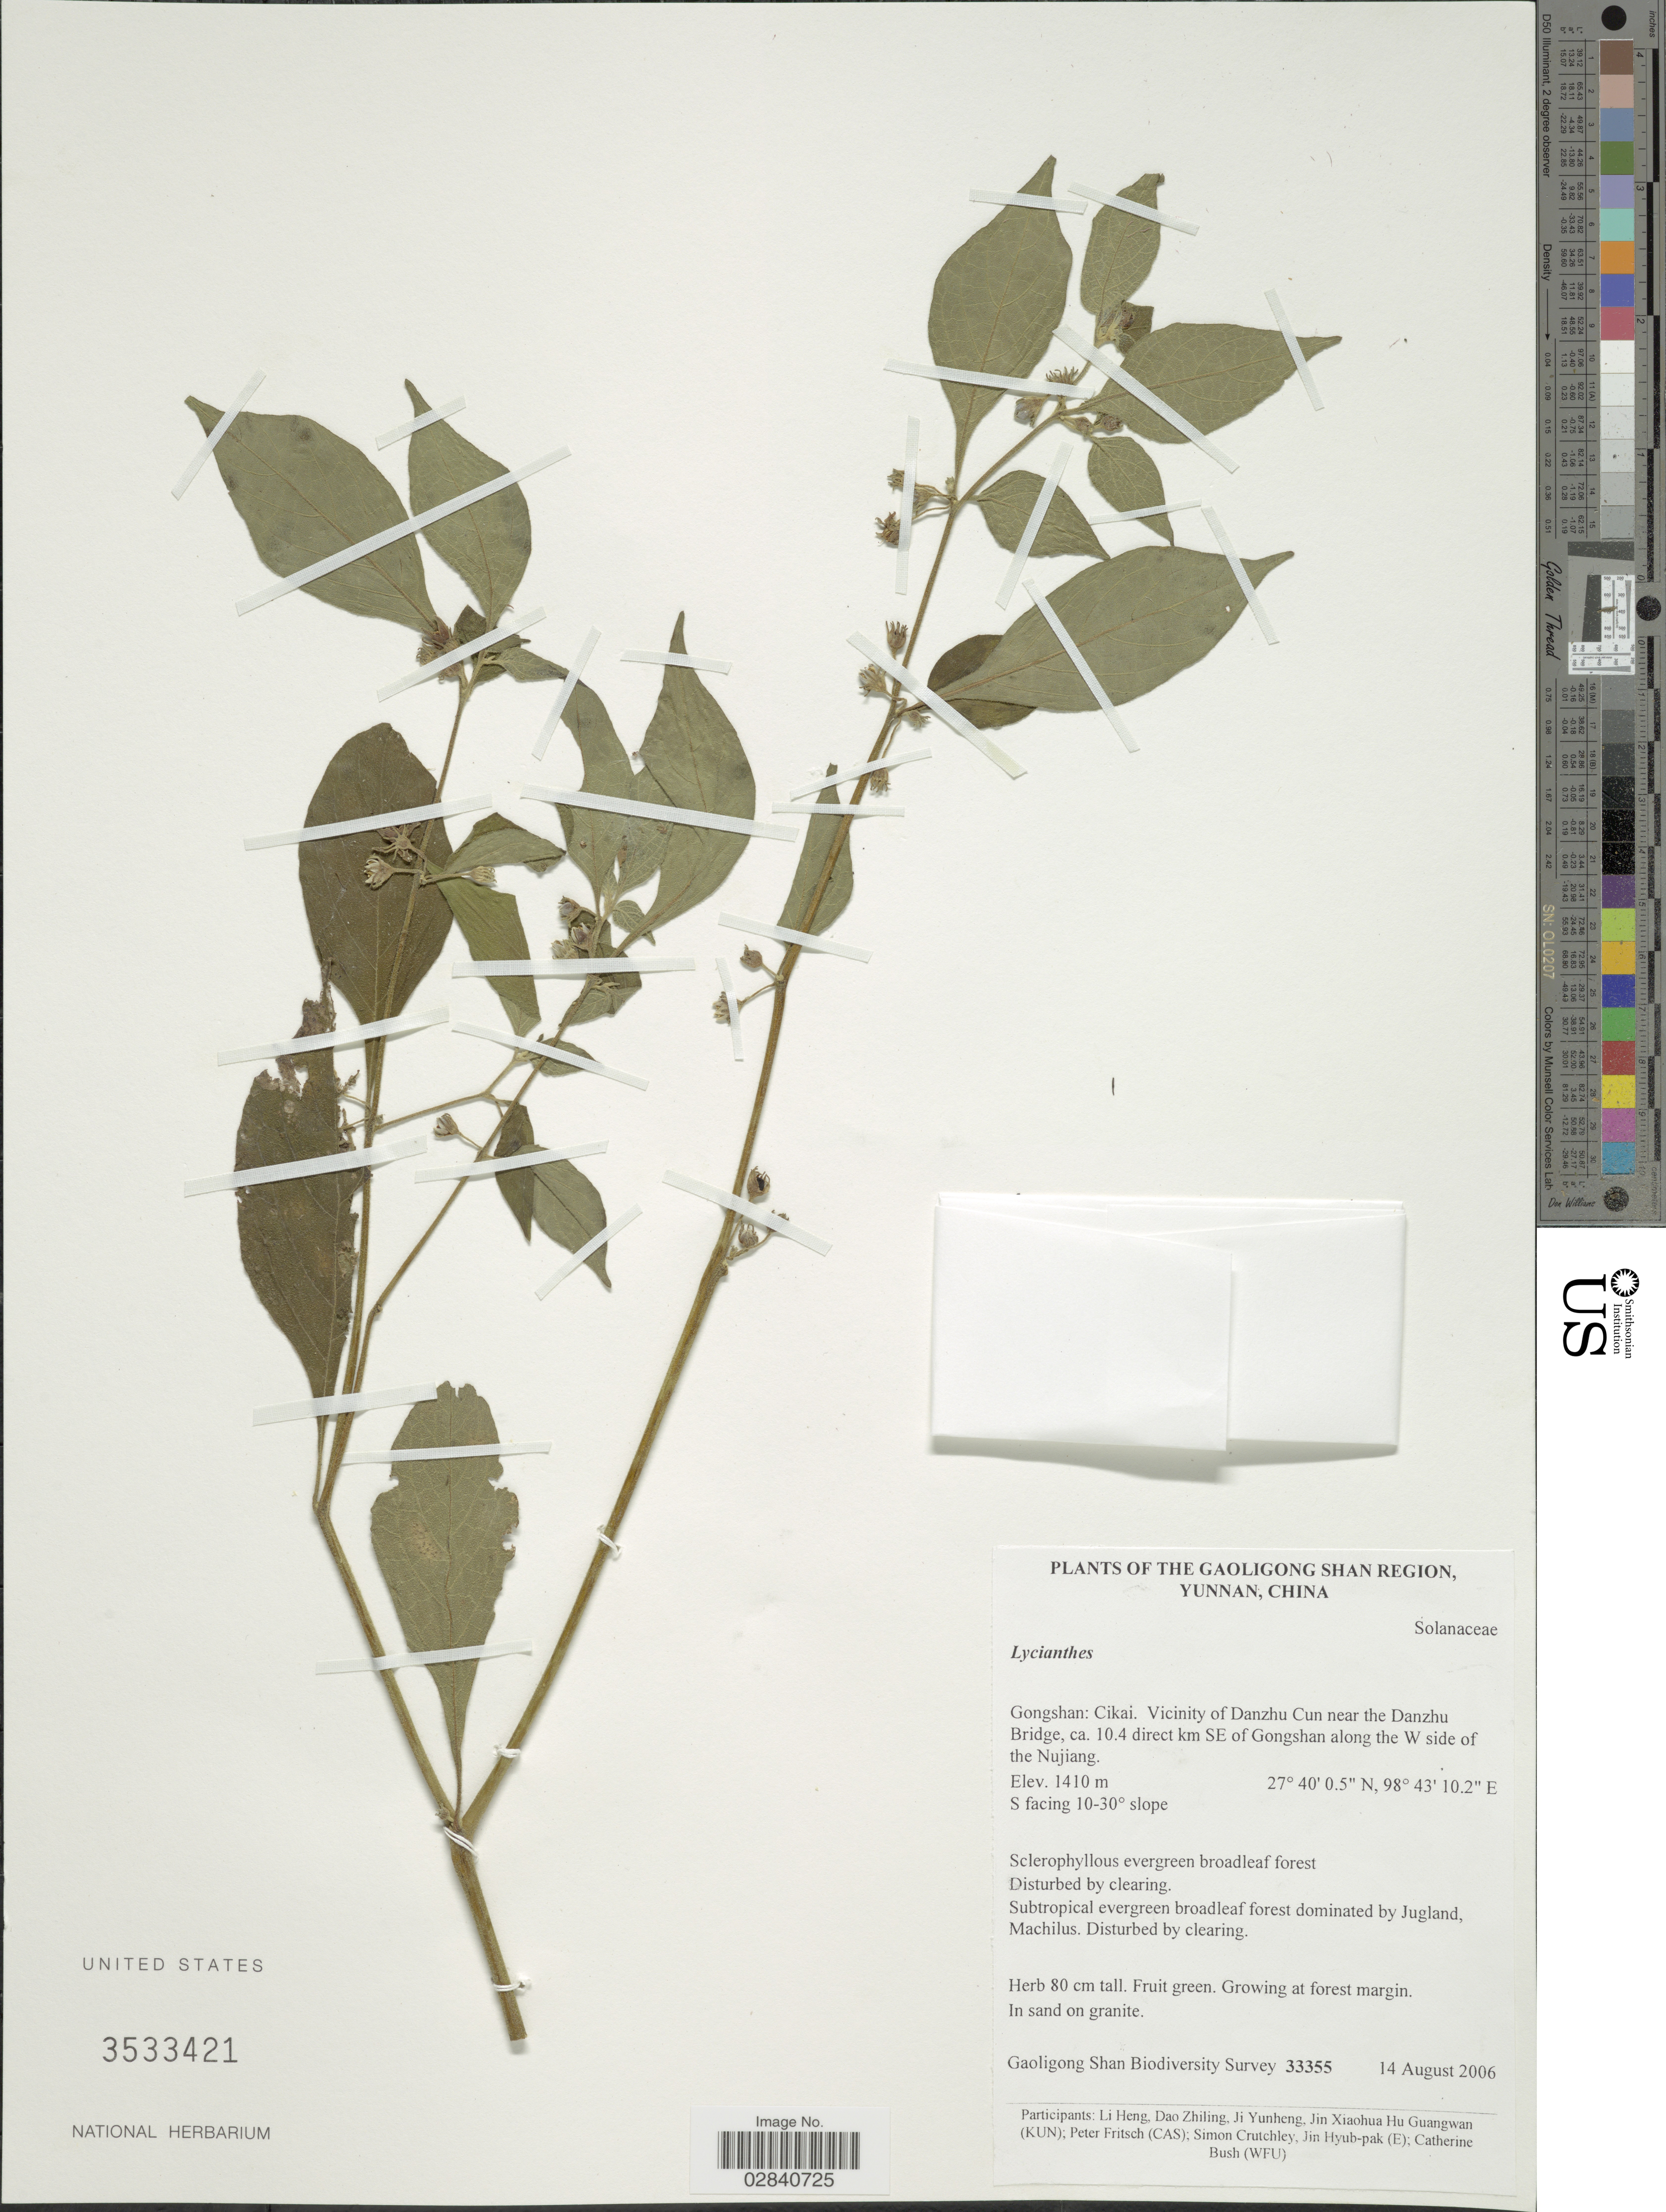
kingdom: Plantae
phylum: Tracheophyta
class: Magnoliopsida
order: Solanales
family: Solanaceae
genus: Lycianthes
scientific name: Lycianthes biflora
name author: (Lour.) Bitter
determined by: Knapp, S. D.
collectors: L. Heng, D. Zhiling, J. Yunheng, J. Xiaohua & et al.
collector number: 33355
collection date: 2006-08-14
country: China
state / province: Yunnan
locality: Gaoligong Shan Region. Gongshan: Cikai. Vicinity of Danzhu Cun near the Danzhu Bridge, ca. 10.4 direct km SE of Gongshan along the W side of the Nujiang. S facing 10-30° slope.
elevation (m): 1410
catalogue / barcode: US 3533421